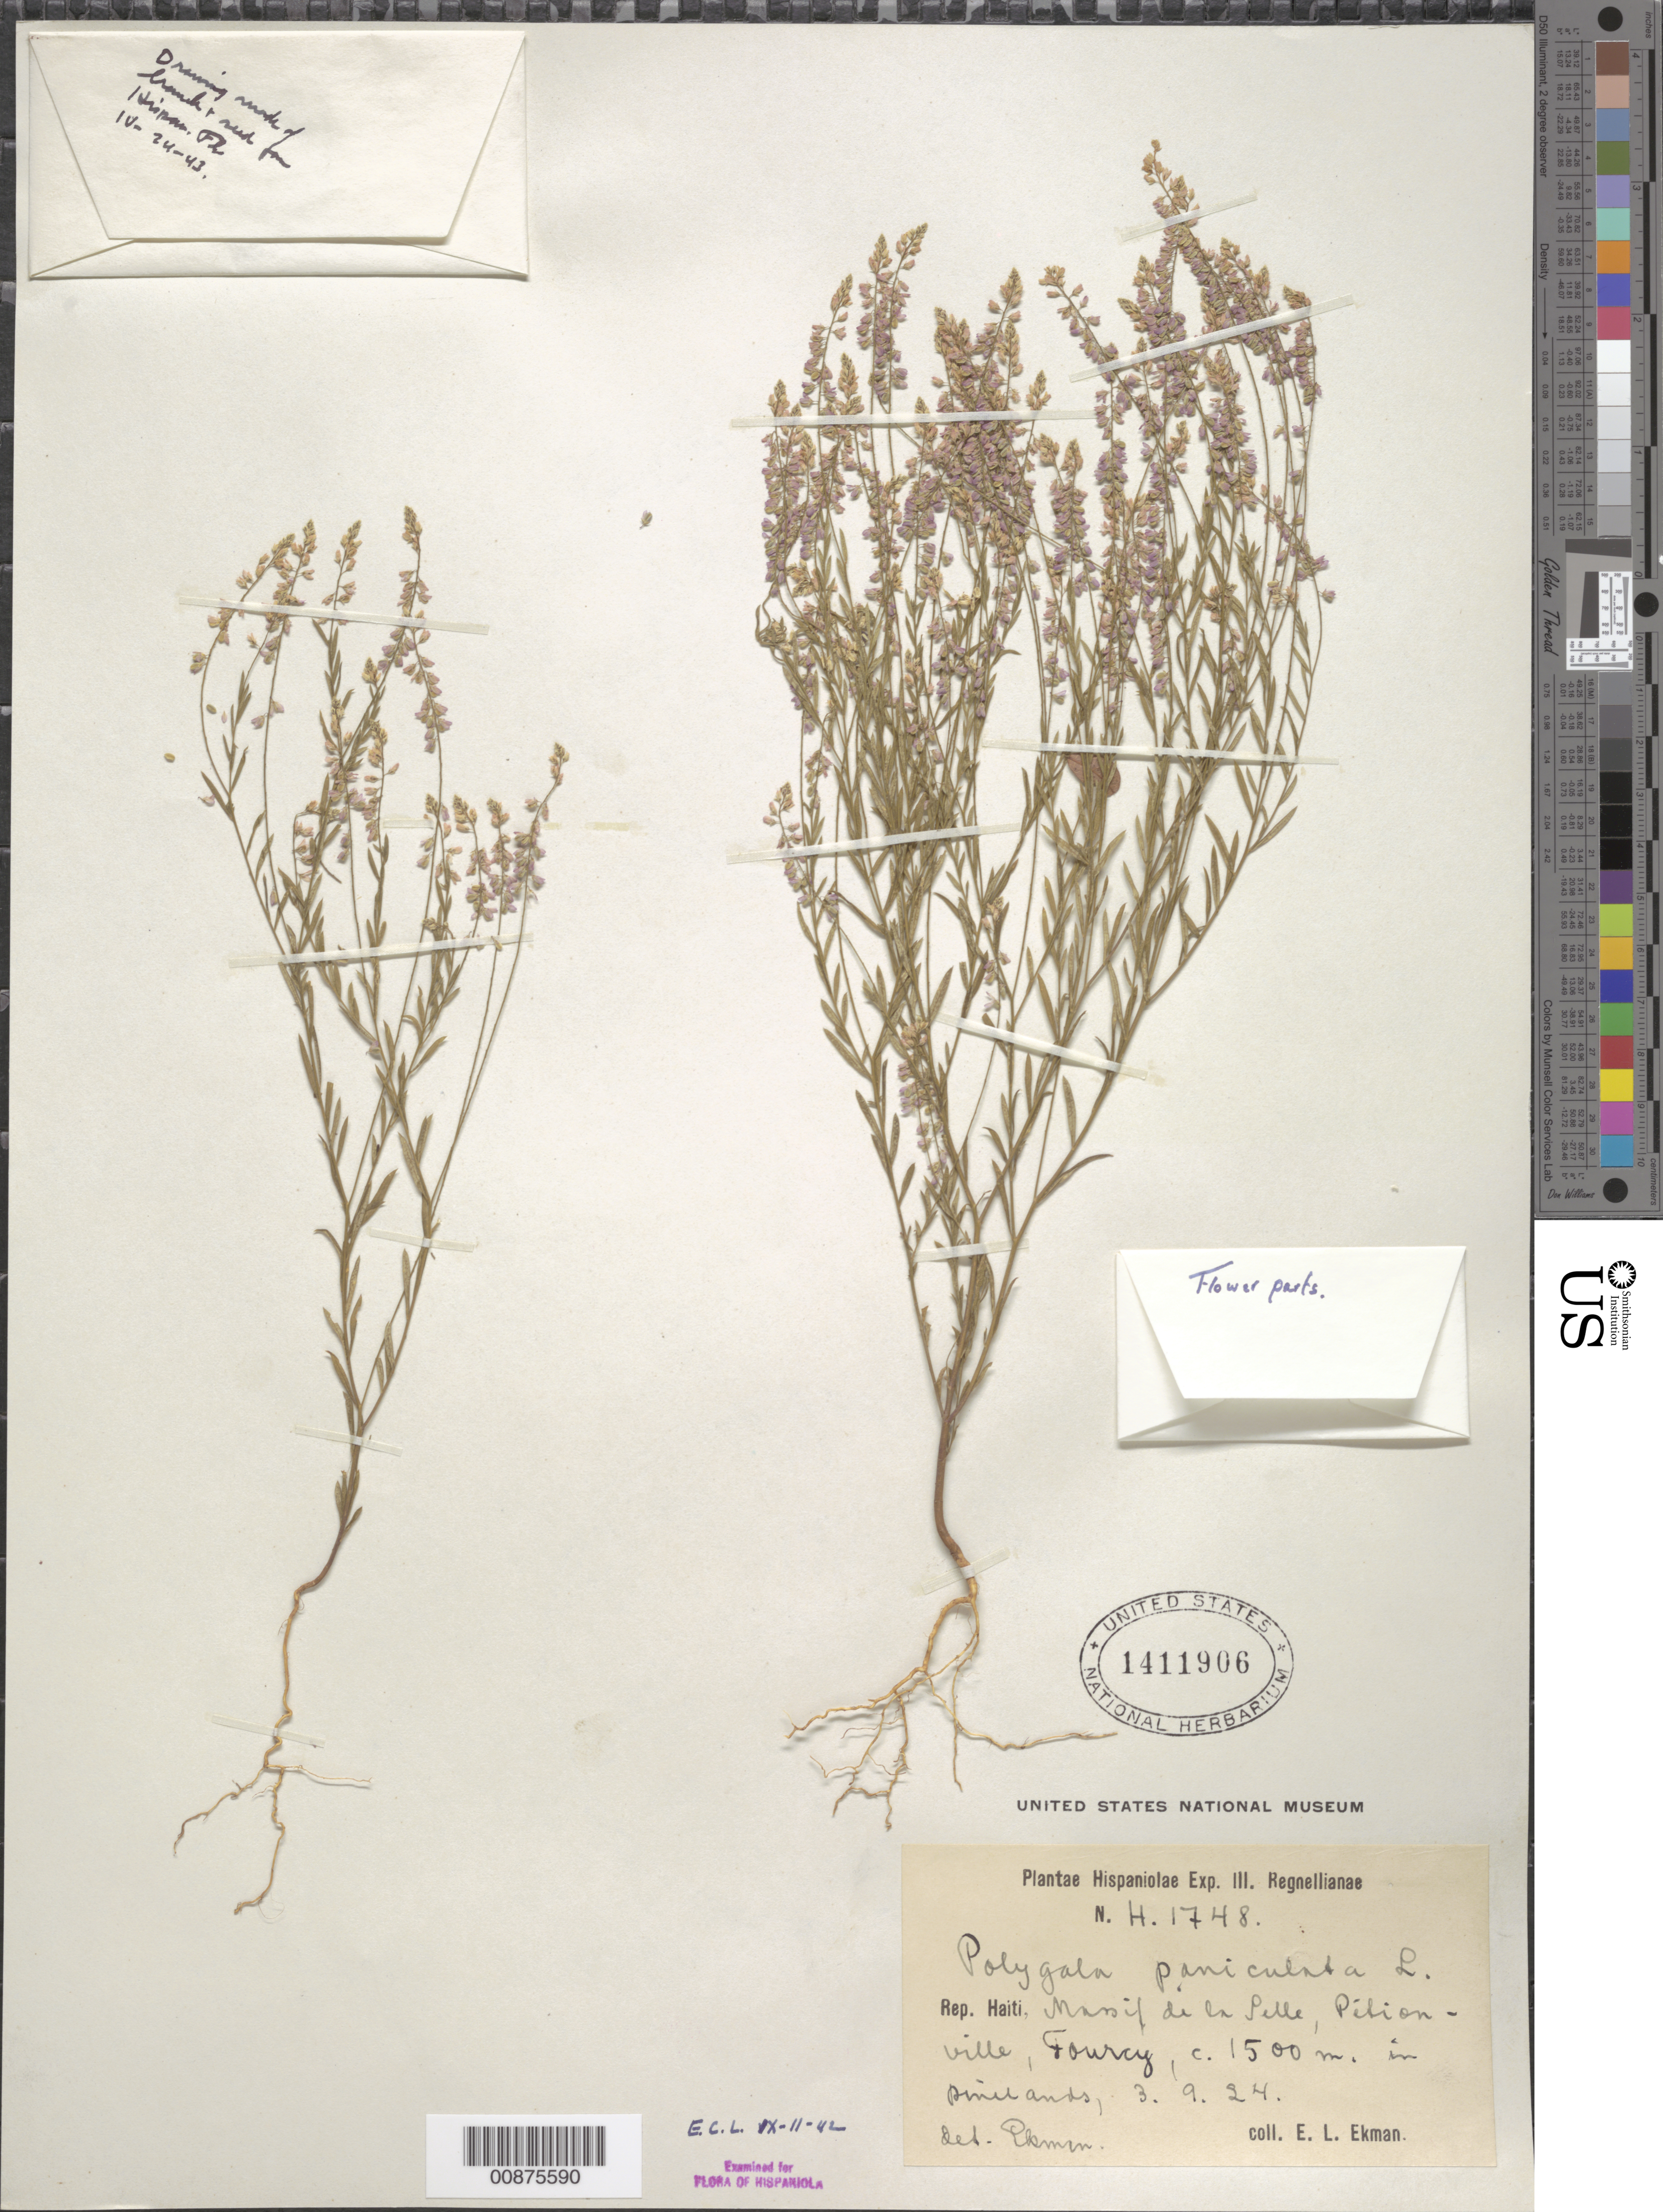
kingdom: Plantae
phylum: Tracheophyta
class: Magnoliopsida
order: Fabales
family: Polygalaceae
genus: Polygala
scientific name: Polygala paniculata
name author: L.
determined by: Leonard, Emery C., (US)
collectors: E. L. Ekman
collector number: H 1748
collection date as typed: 03 Sep 1924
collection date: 1924-09-03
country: Haiti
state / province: Ouest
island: Hispaniola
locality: Massif de la Selle, Pétionville, Fourcy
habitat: In pinelands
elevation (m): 1500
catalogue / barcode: US 1411906